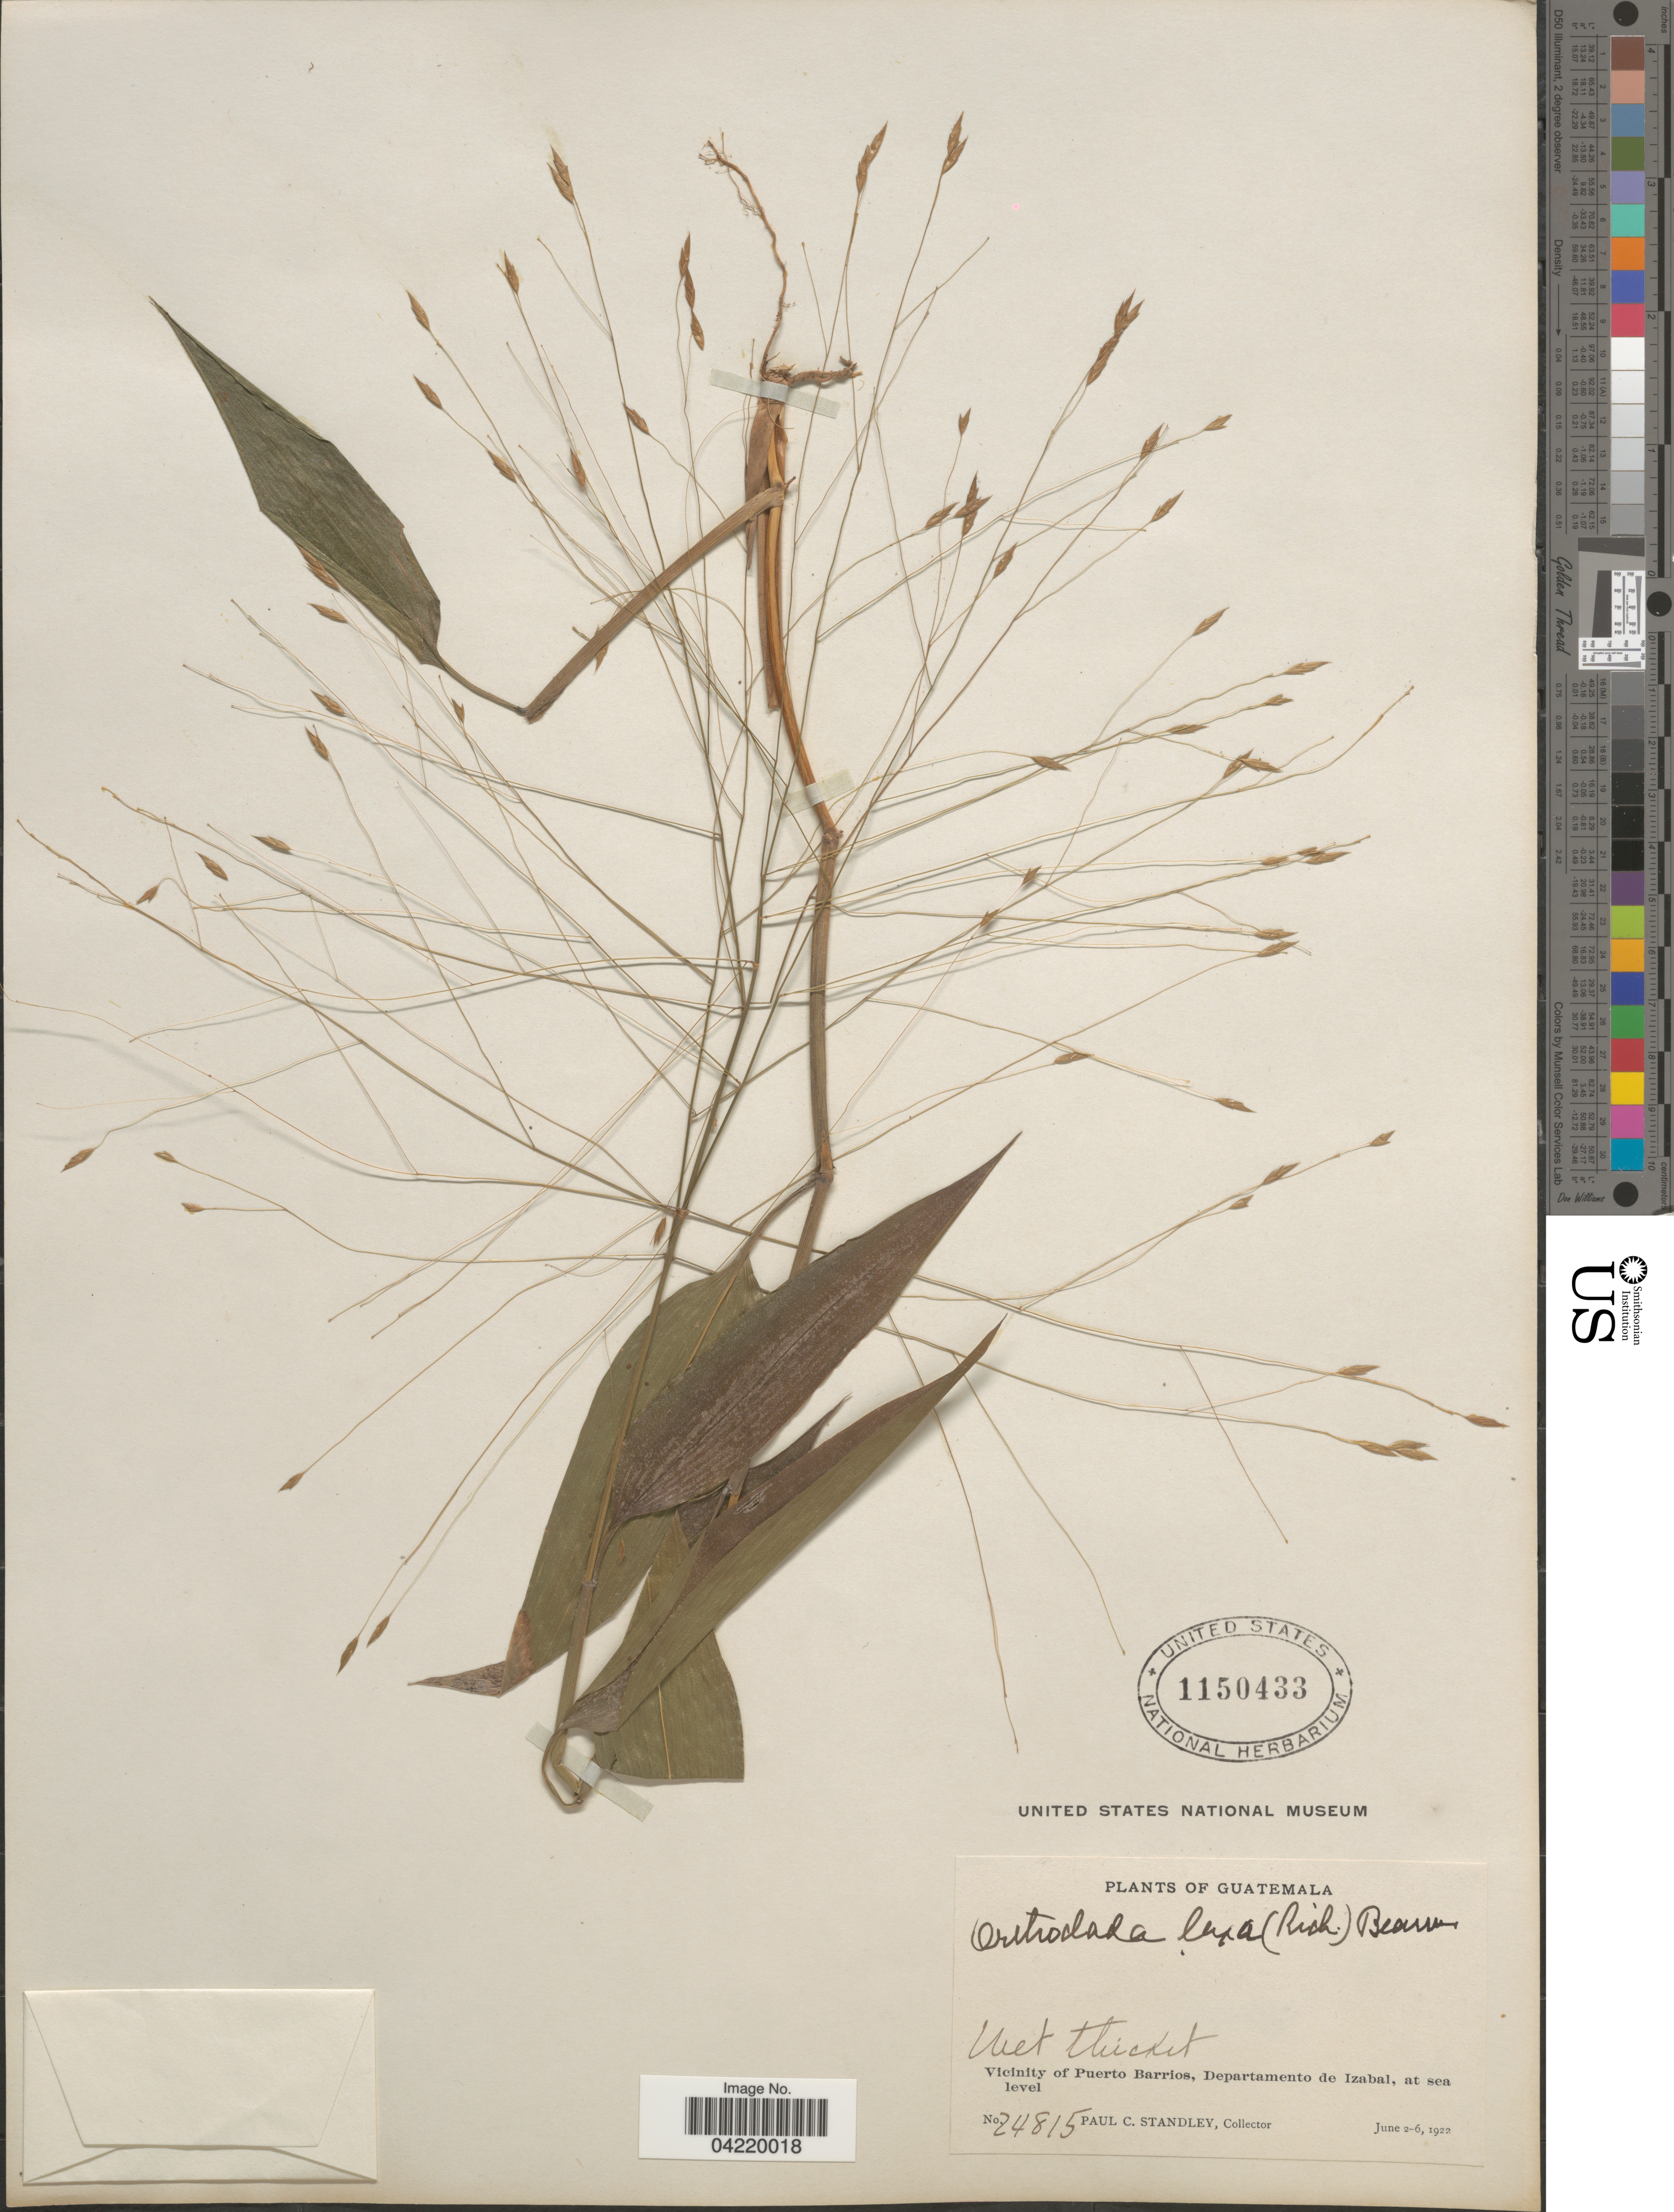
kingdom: Plantae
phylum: Tracheophyta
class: Liliopsida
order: Poales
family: Poaceae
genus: Orthoclada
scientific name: Orthoclada laxa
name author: P. Beauv.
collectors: P. C. Standley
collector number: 24815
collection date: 1922-06-02/1922-06-06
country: Guatemala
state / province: Izabal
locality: Wet thicket. Vicinity of Puerto Barrios, Departamento de Izabal.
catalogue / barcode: US 1150433